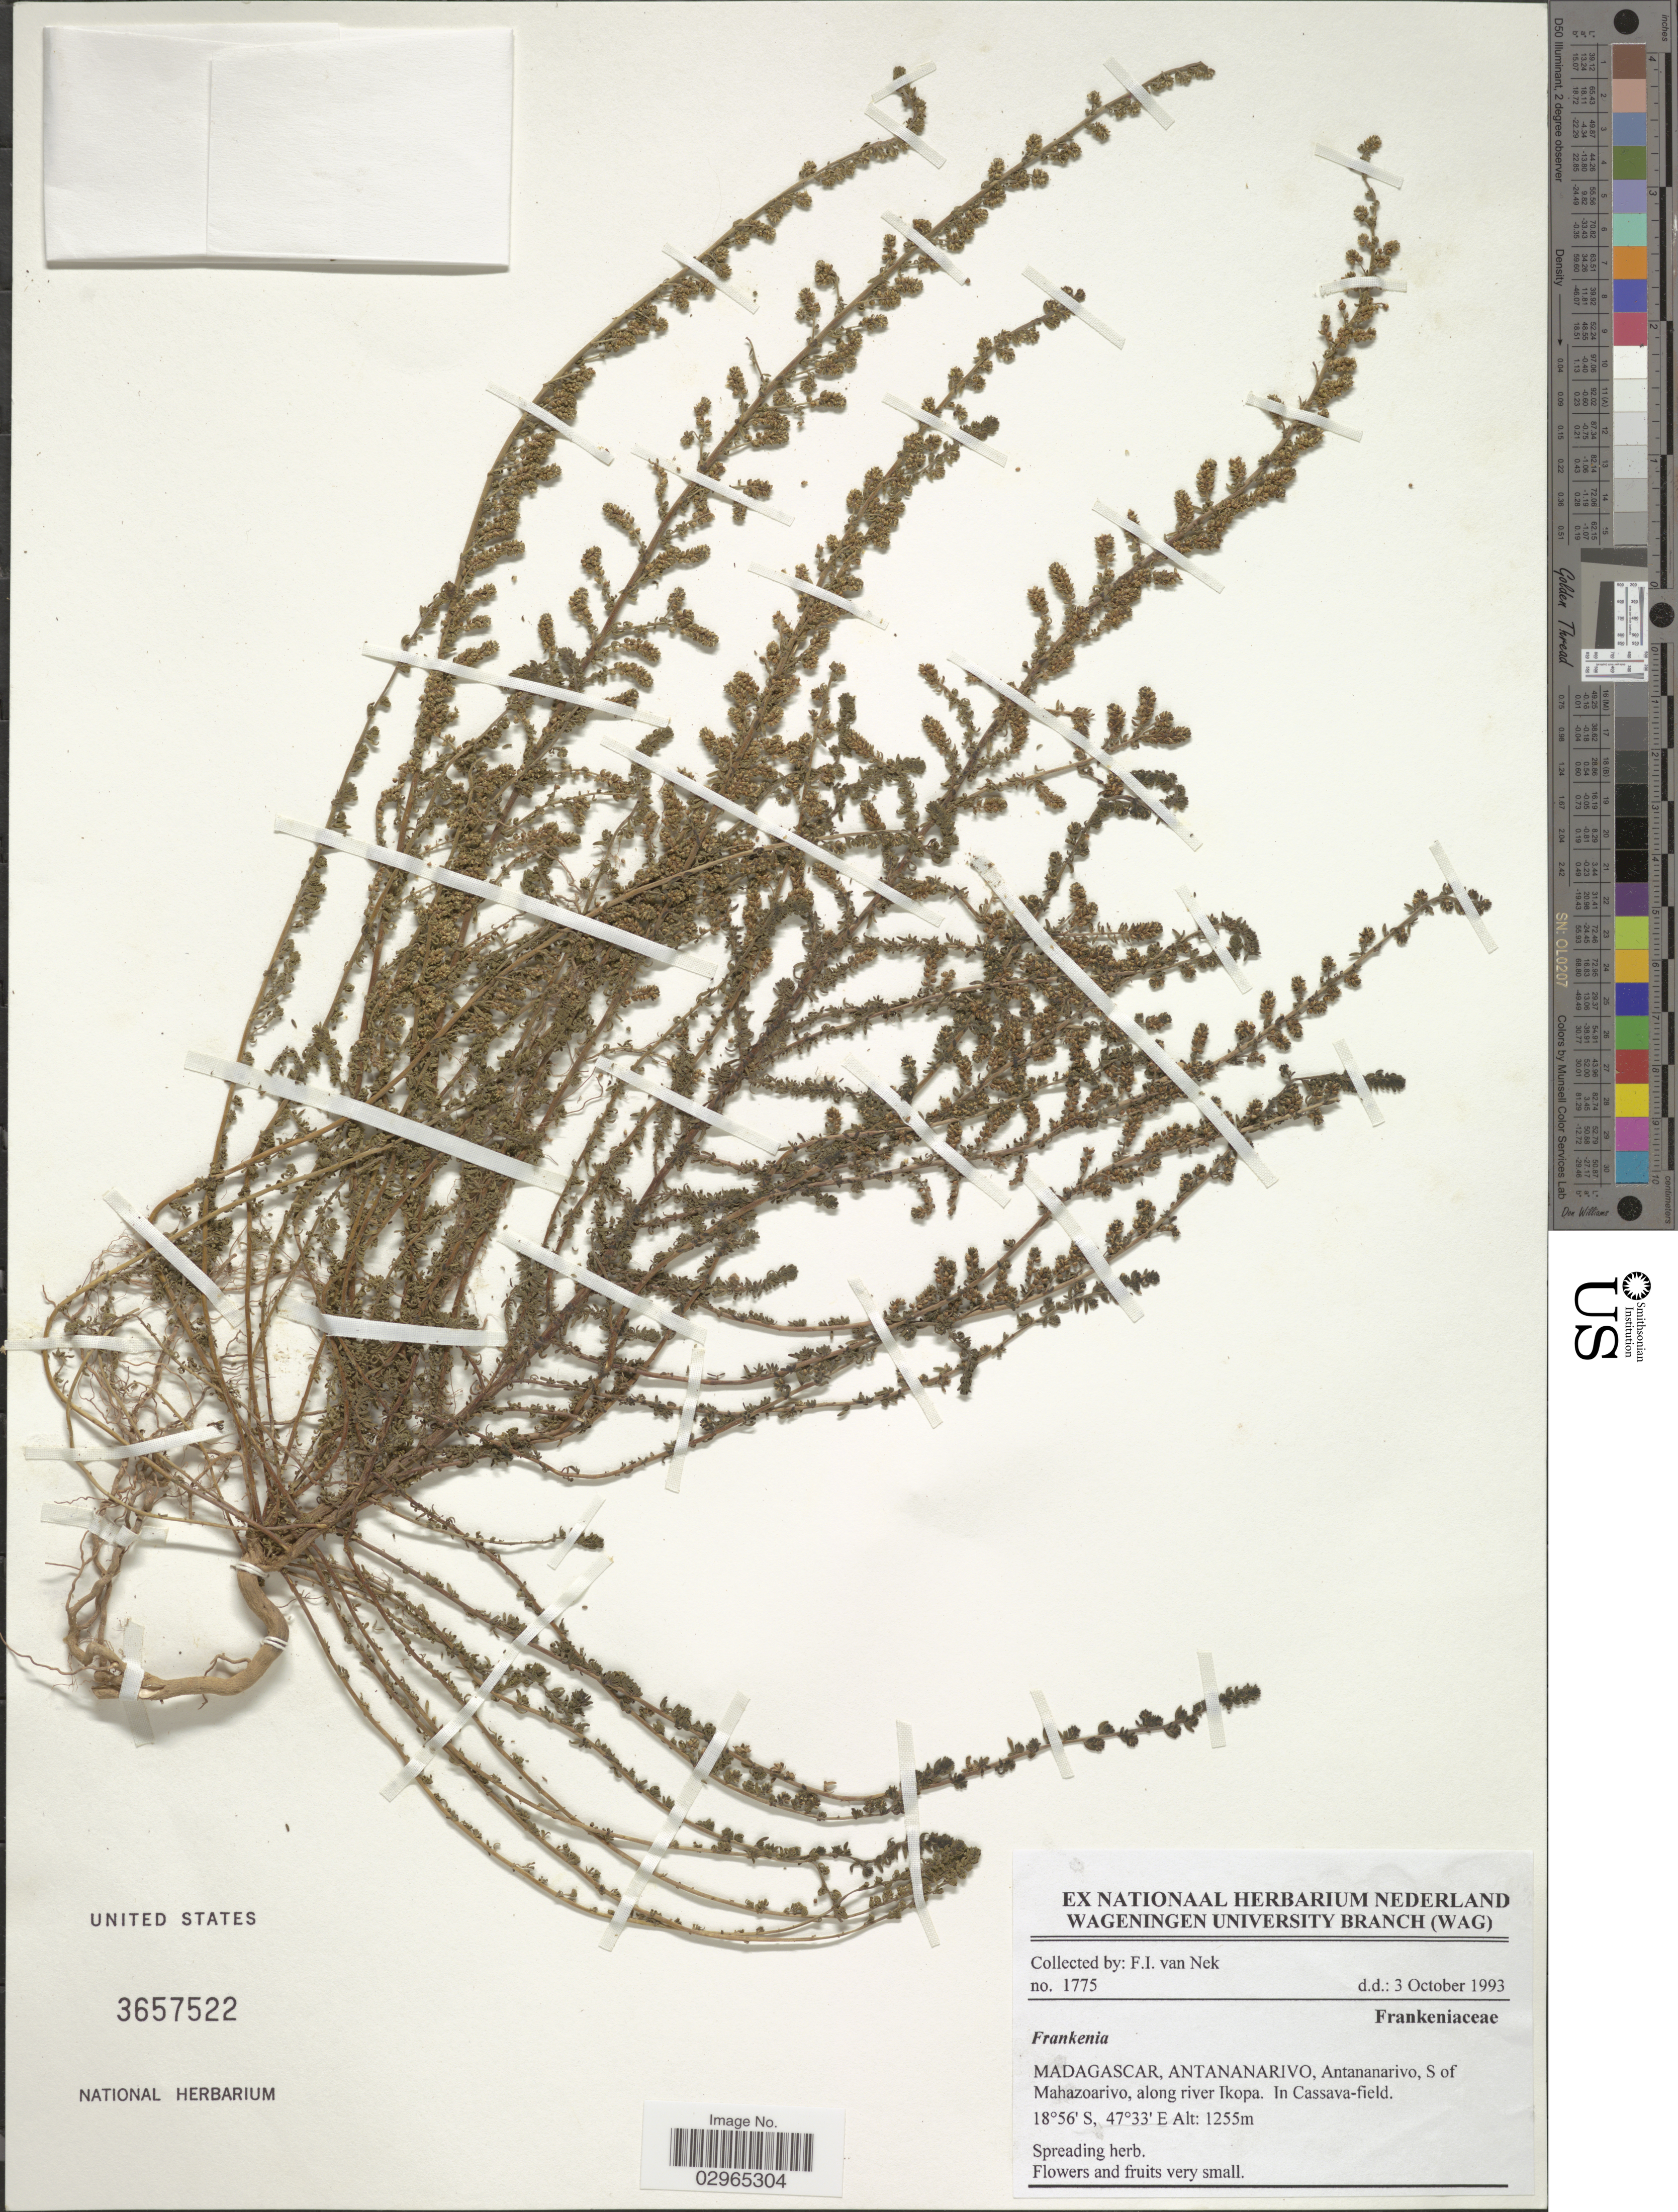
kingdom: Plantae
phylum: Tracheophyta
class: Magnoliopsida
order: Caryophyllales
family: Frankeniaceae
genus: Frankenia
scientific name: Frankenia sp.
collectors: F. van Nek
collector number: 1775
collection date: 1993-10-03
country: Madagascar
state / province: Analamanga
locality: Antananarivo, Antananarivo, S of Mahazoarivo, along river Ikopa. In Cassava-field.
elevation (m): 1255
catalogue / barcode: US 3657522